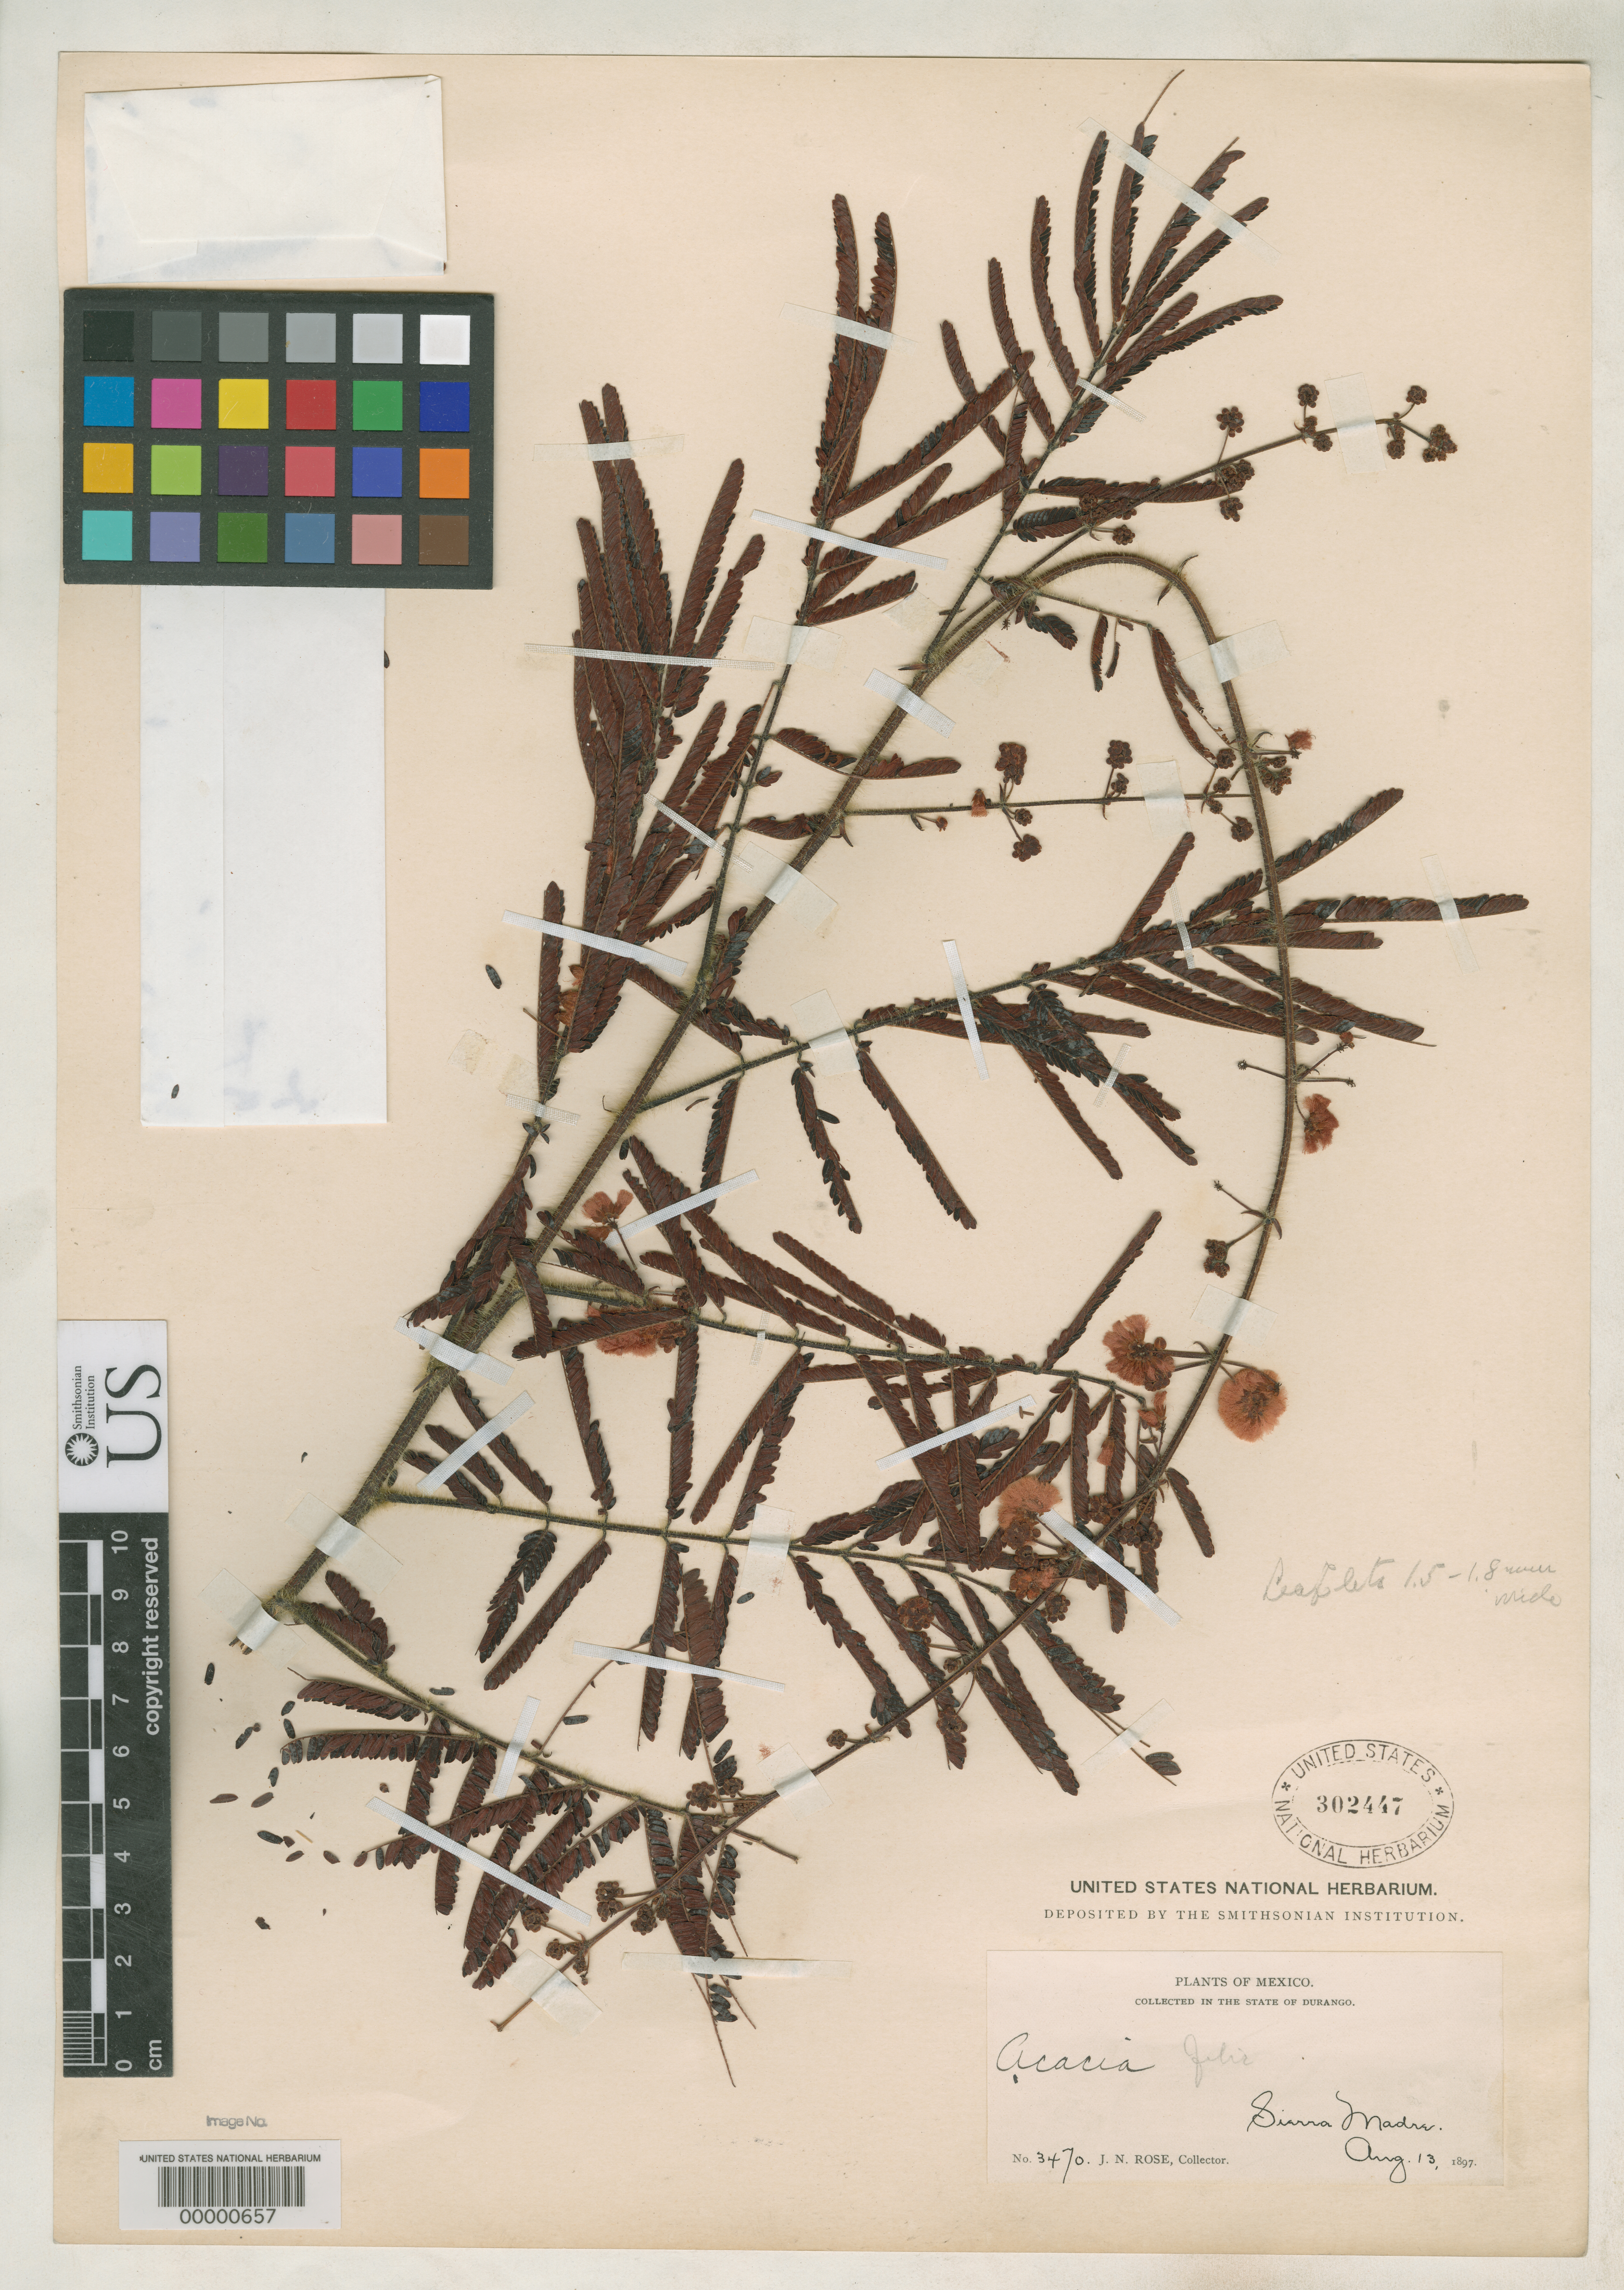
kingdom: Plantae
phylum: Tracheophyta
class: Magnoliopsida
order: Fabales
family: Fabaceae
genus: Acaciella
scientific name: Acaciella elongata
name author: Britton & Rose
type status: Holotype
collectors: J. N. Rose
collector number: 3470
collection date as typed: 13 Aug 1897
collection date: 1897-08-13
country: Mexico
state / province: Durango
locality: Sierra Madre.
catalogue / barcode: US 302447